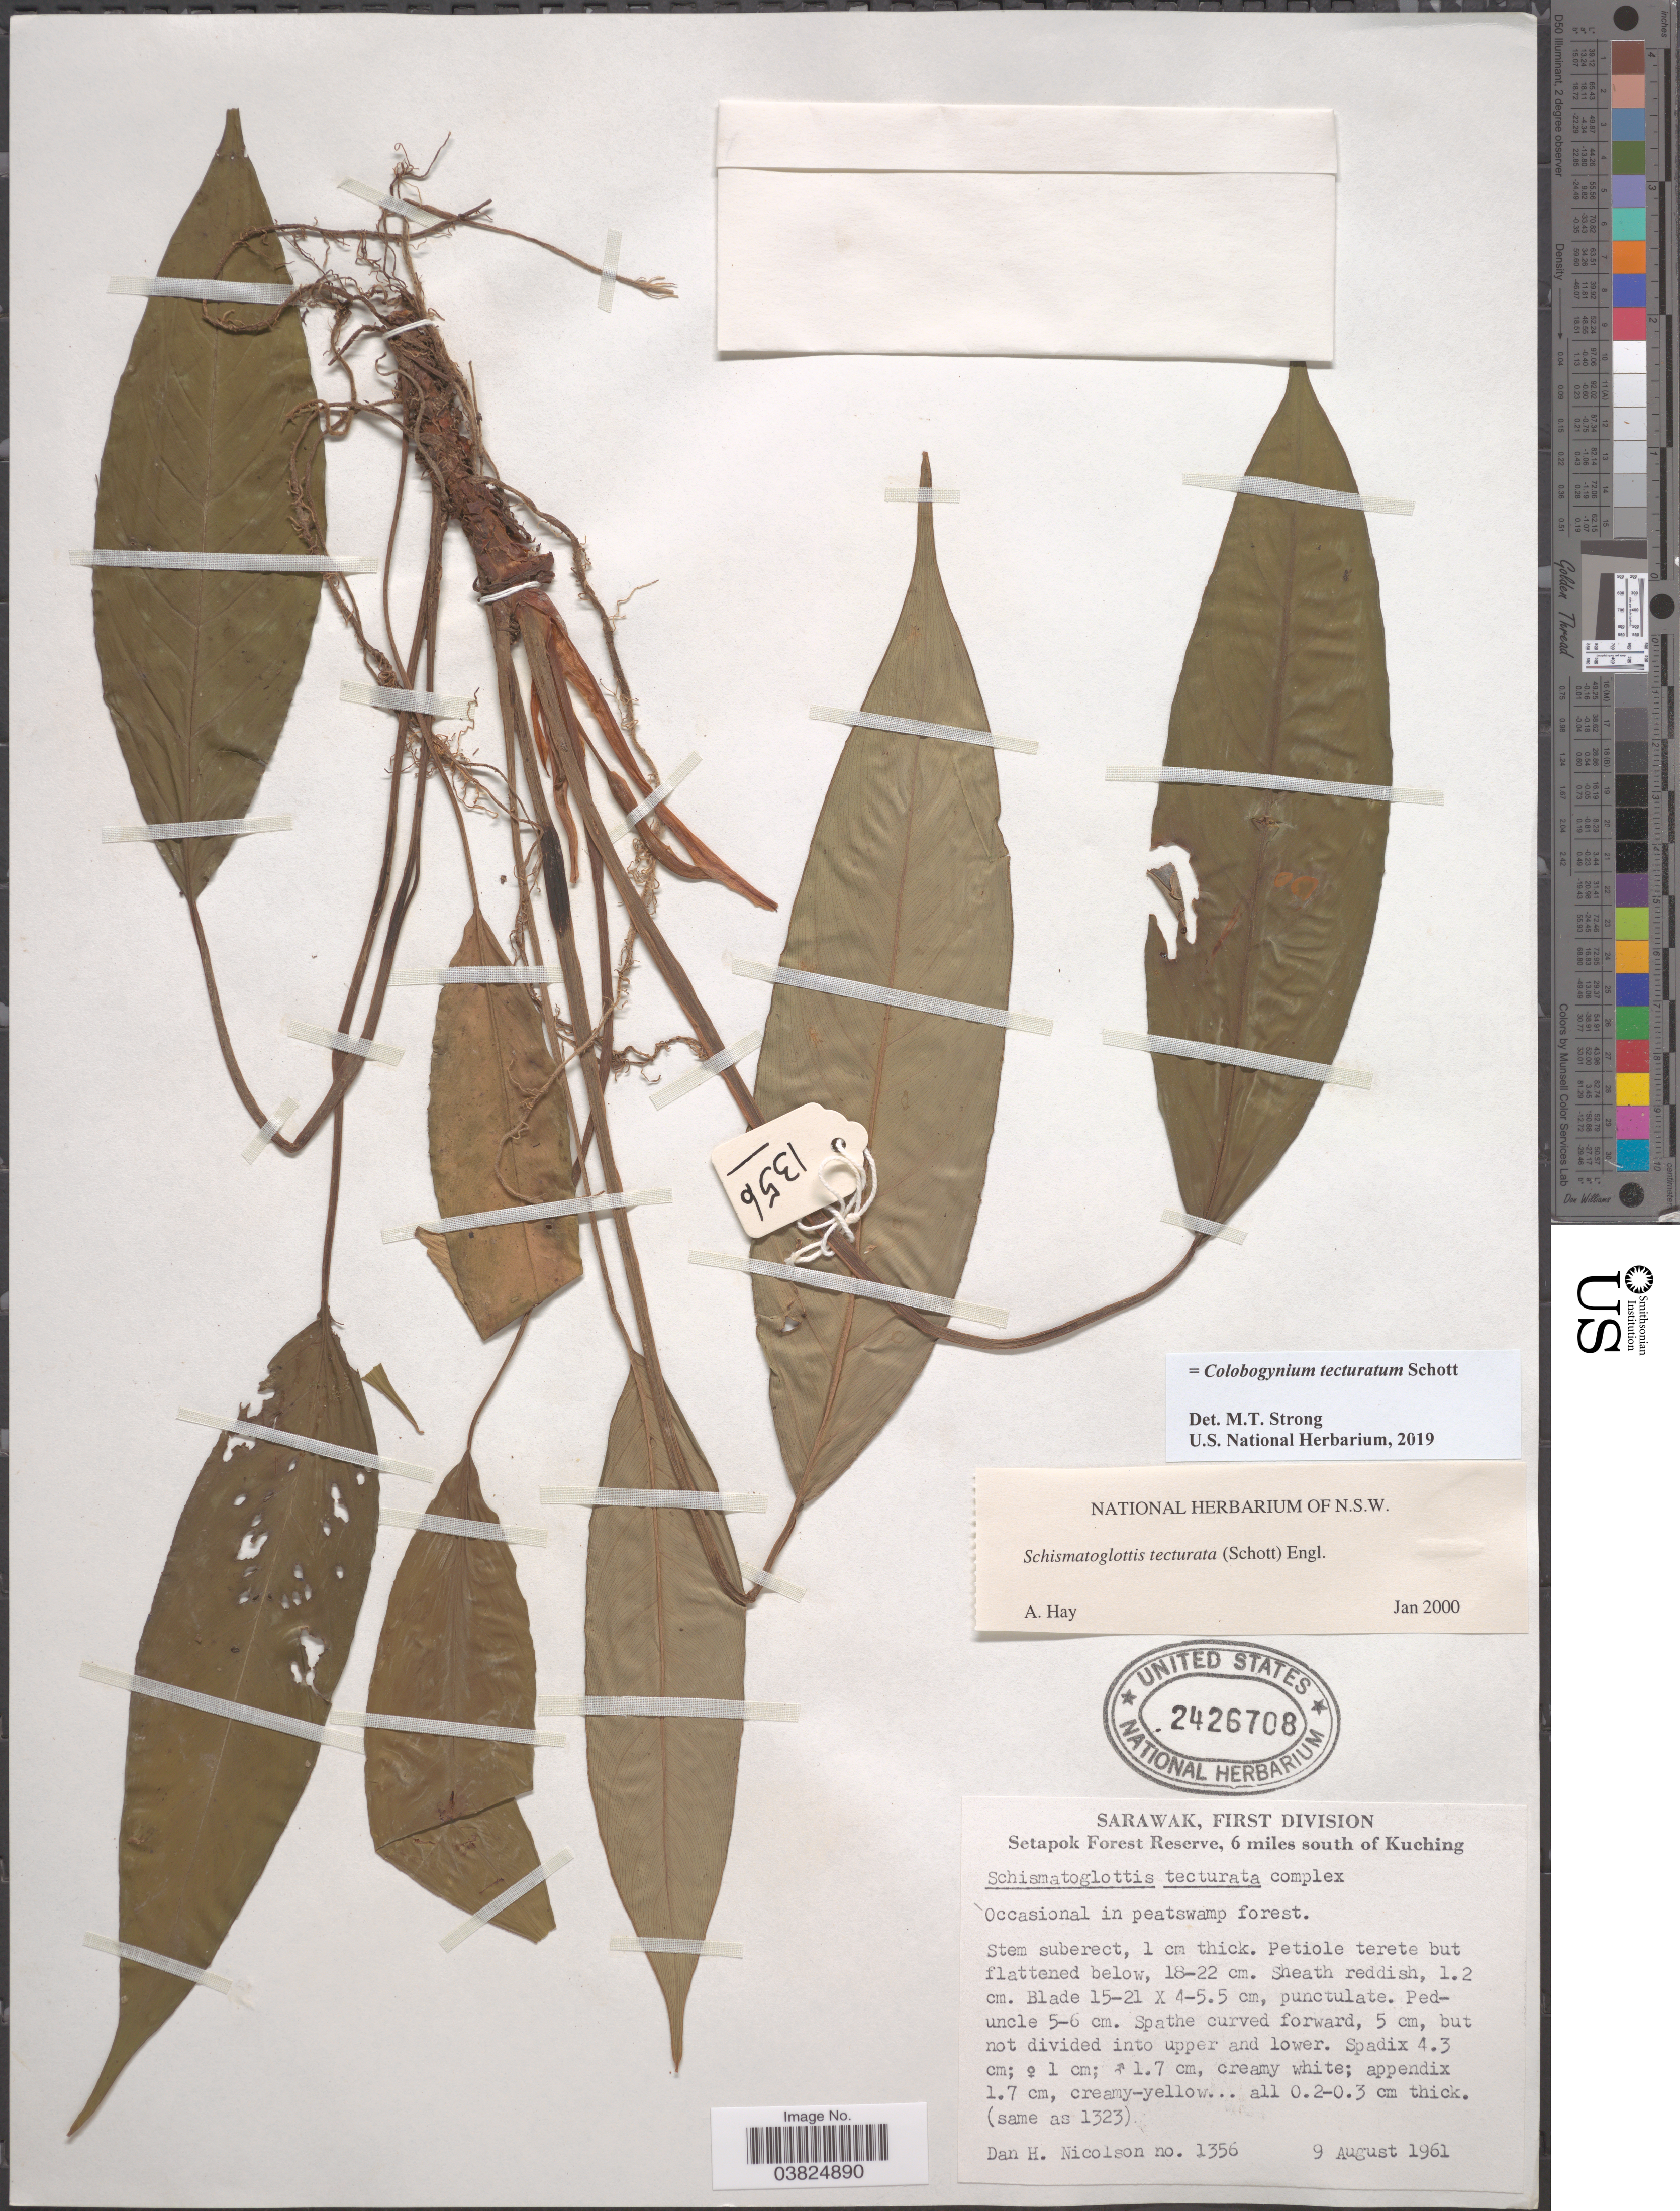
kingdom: Plantae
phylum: Tracheophyta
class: Liliopsida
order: Alismatales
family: Araceae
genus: Colobogynium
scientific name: Colobogynium tecturatum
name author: Schott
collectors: D. H. Nicolson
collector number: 1356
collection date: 1961-08-09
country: Malaysia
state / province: Sarawak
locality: First Division. Setapok Forest Reserve, 6 miles south of Kuching.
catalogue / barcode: US 2426708